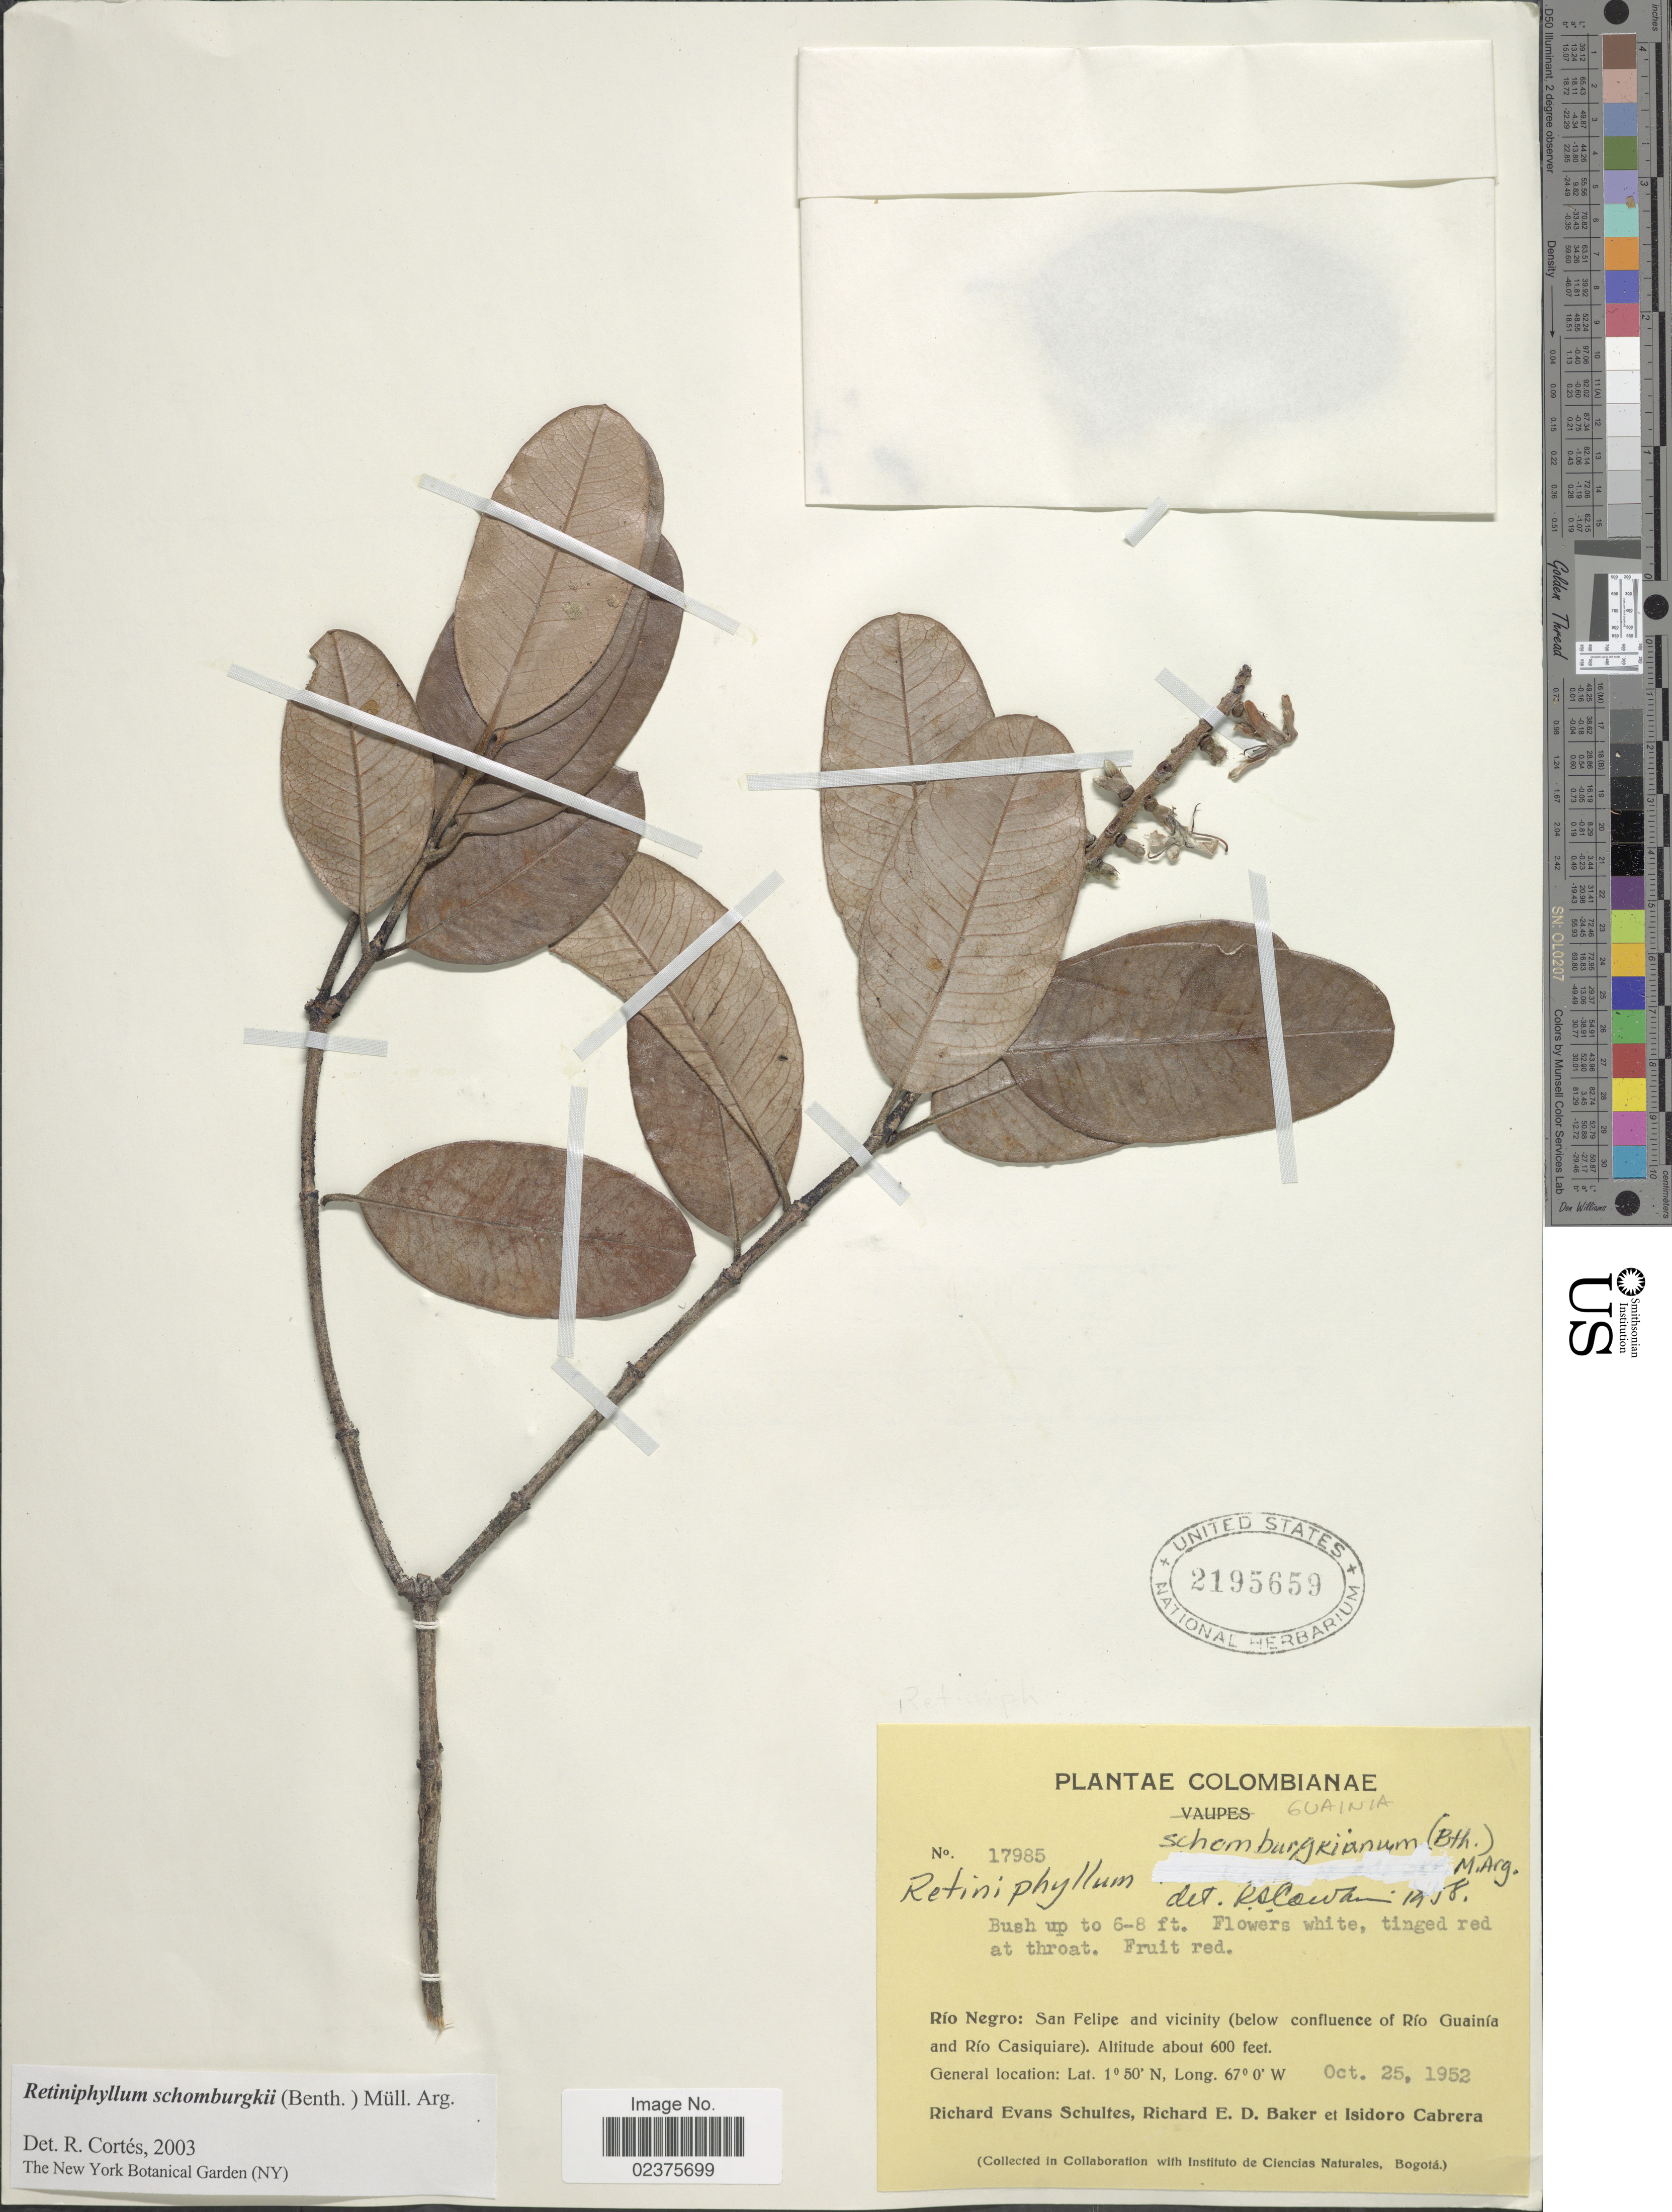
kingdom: Plantae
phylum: Tracheophyta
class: Magnoliopsida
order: Gentianales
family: Rubiaceae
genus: Retiniphyllum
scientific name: Retiniphyllum schomburgkii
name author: (Benth.) Müll. Arg.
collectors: R. E. Schultes, R. E. D. Baker & I. Cabrera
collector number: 17985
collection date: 1952-10-25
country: Colombia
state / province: Guainía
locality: Río Negro: San Felipe and vicinity (below confluence of Río Guainía and Río Casiquiare)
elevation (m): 183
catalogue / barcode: US 2195659